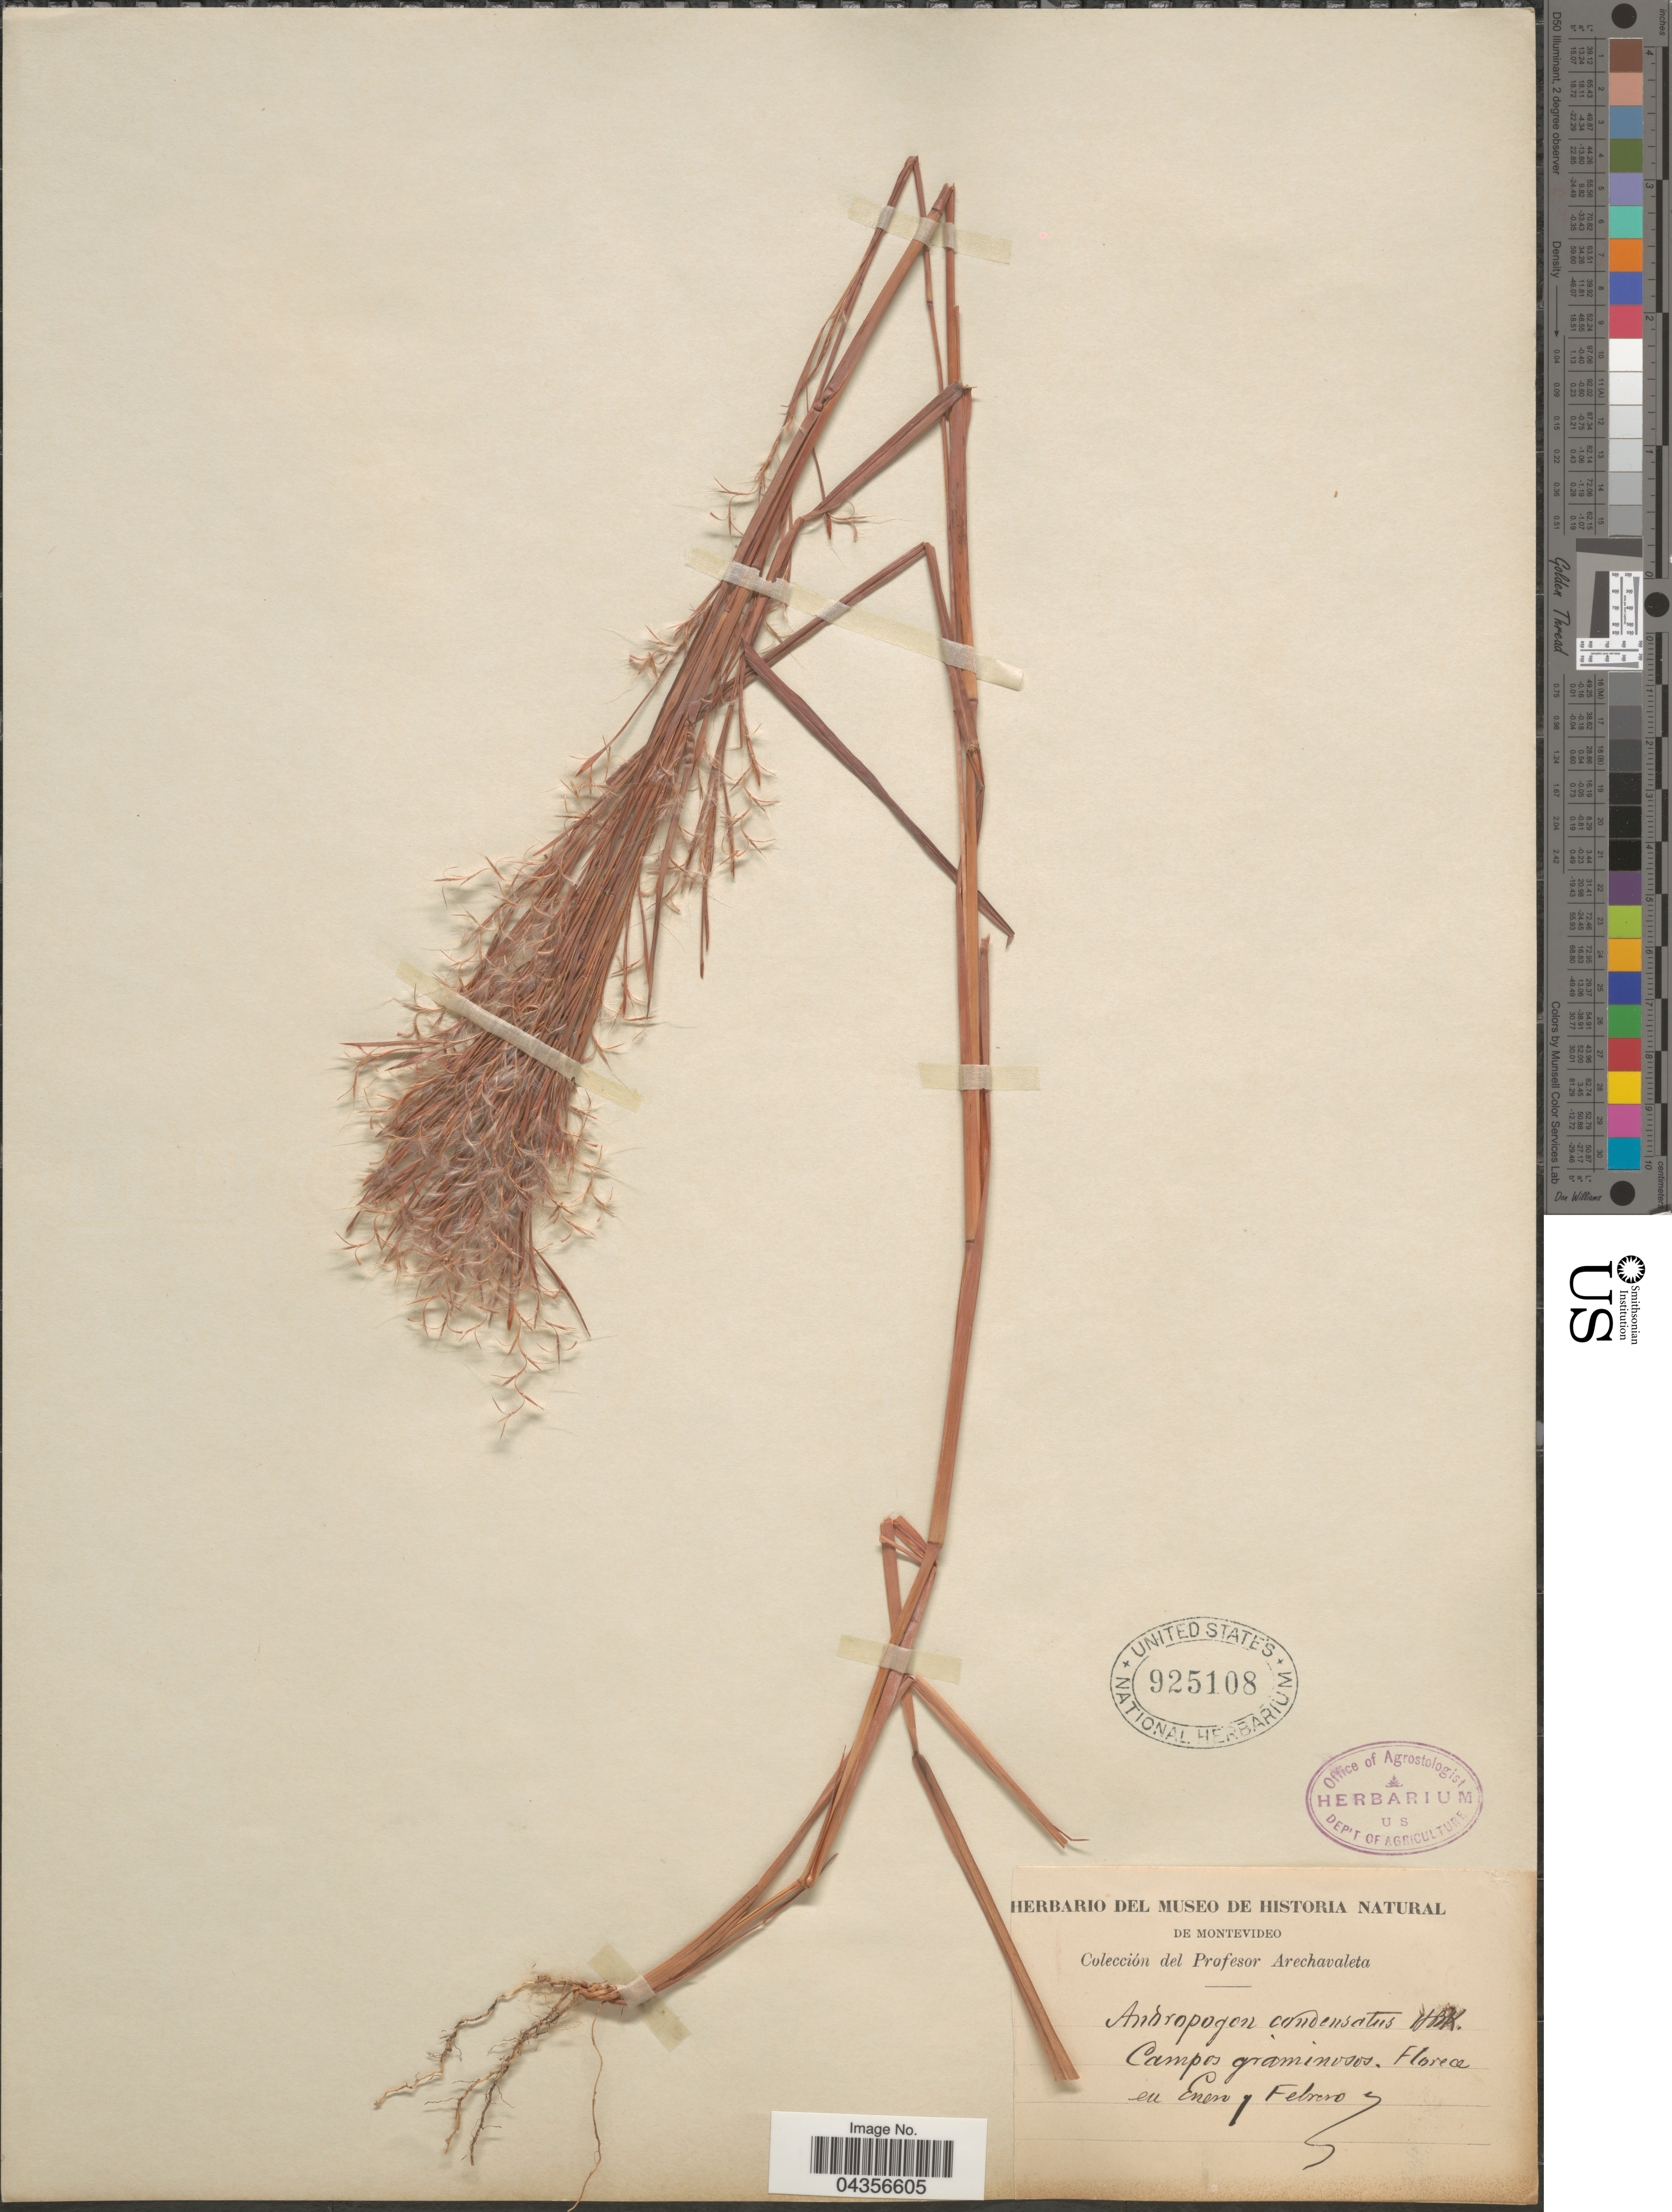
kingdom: Plantae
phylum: Tracheophyta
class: Liliopsida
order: Poales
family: Poaceae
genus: Schizachyrium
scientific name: Schizachyrium microstachyum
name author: (Desv. ex Ham.) Roseng. et al.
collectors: Arechavaleta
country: Uruguay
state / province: Montevideo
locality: Campos graminosos.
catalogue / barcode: US 925108